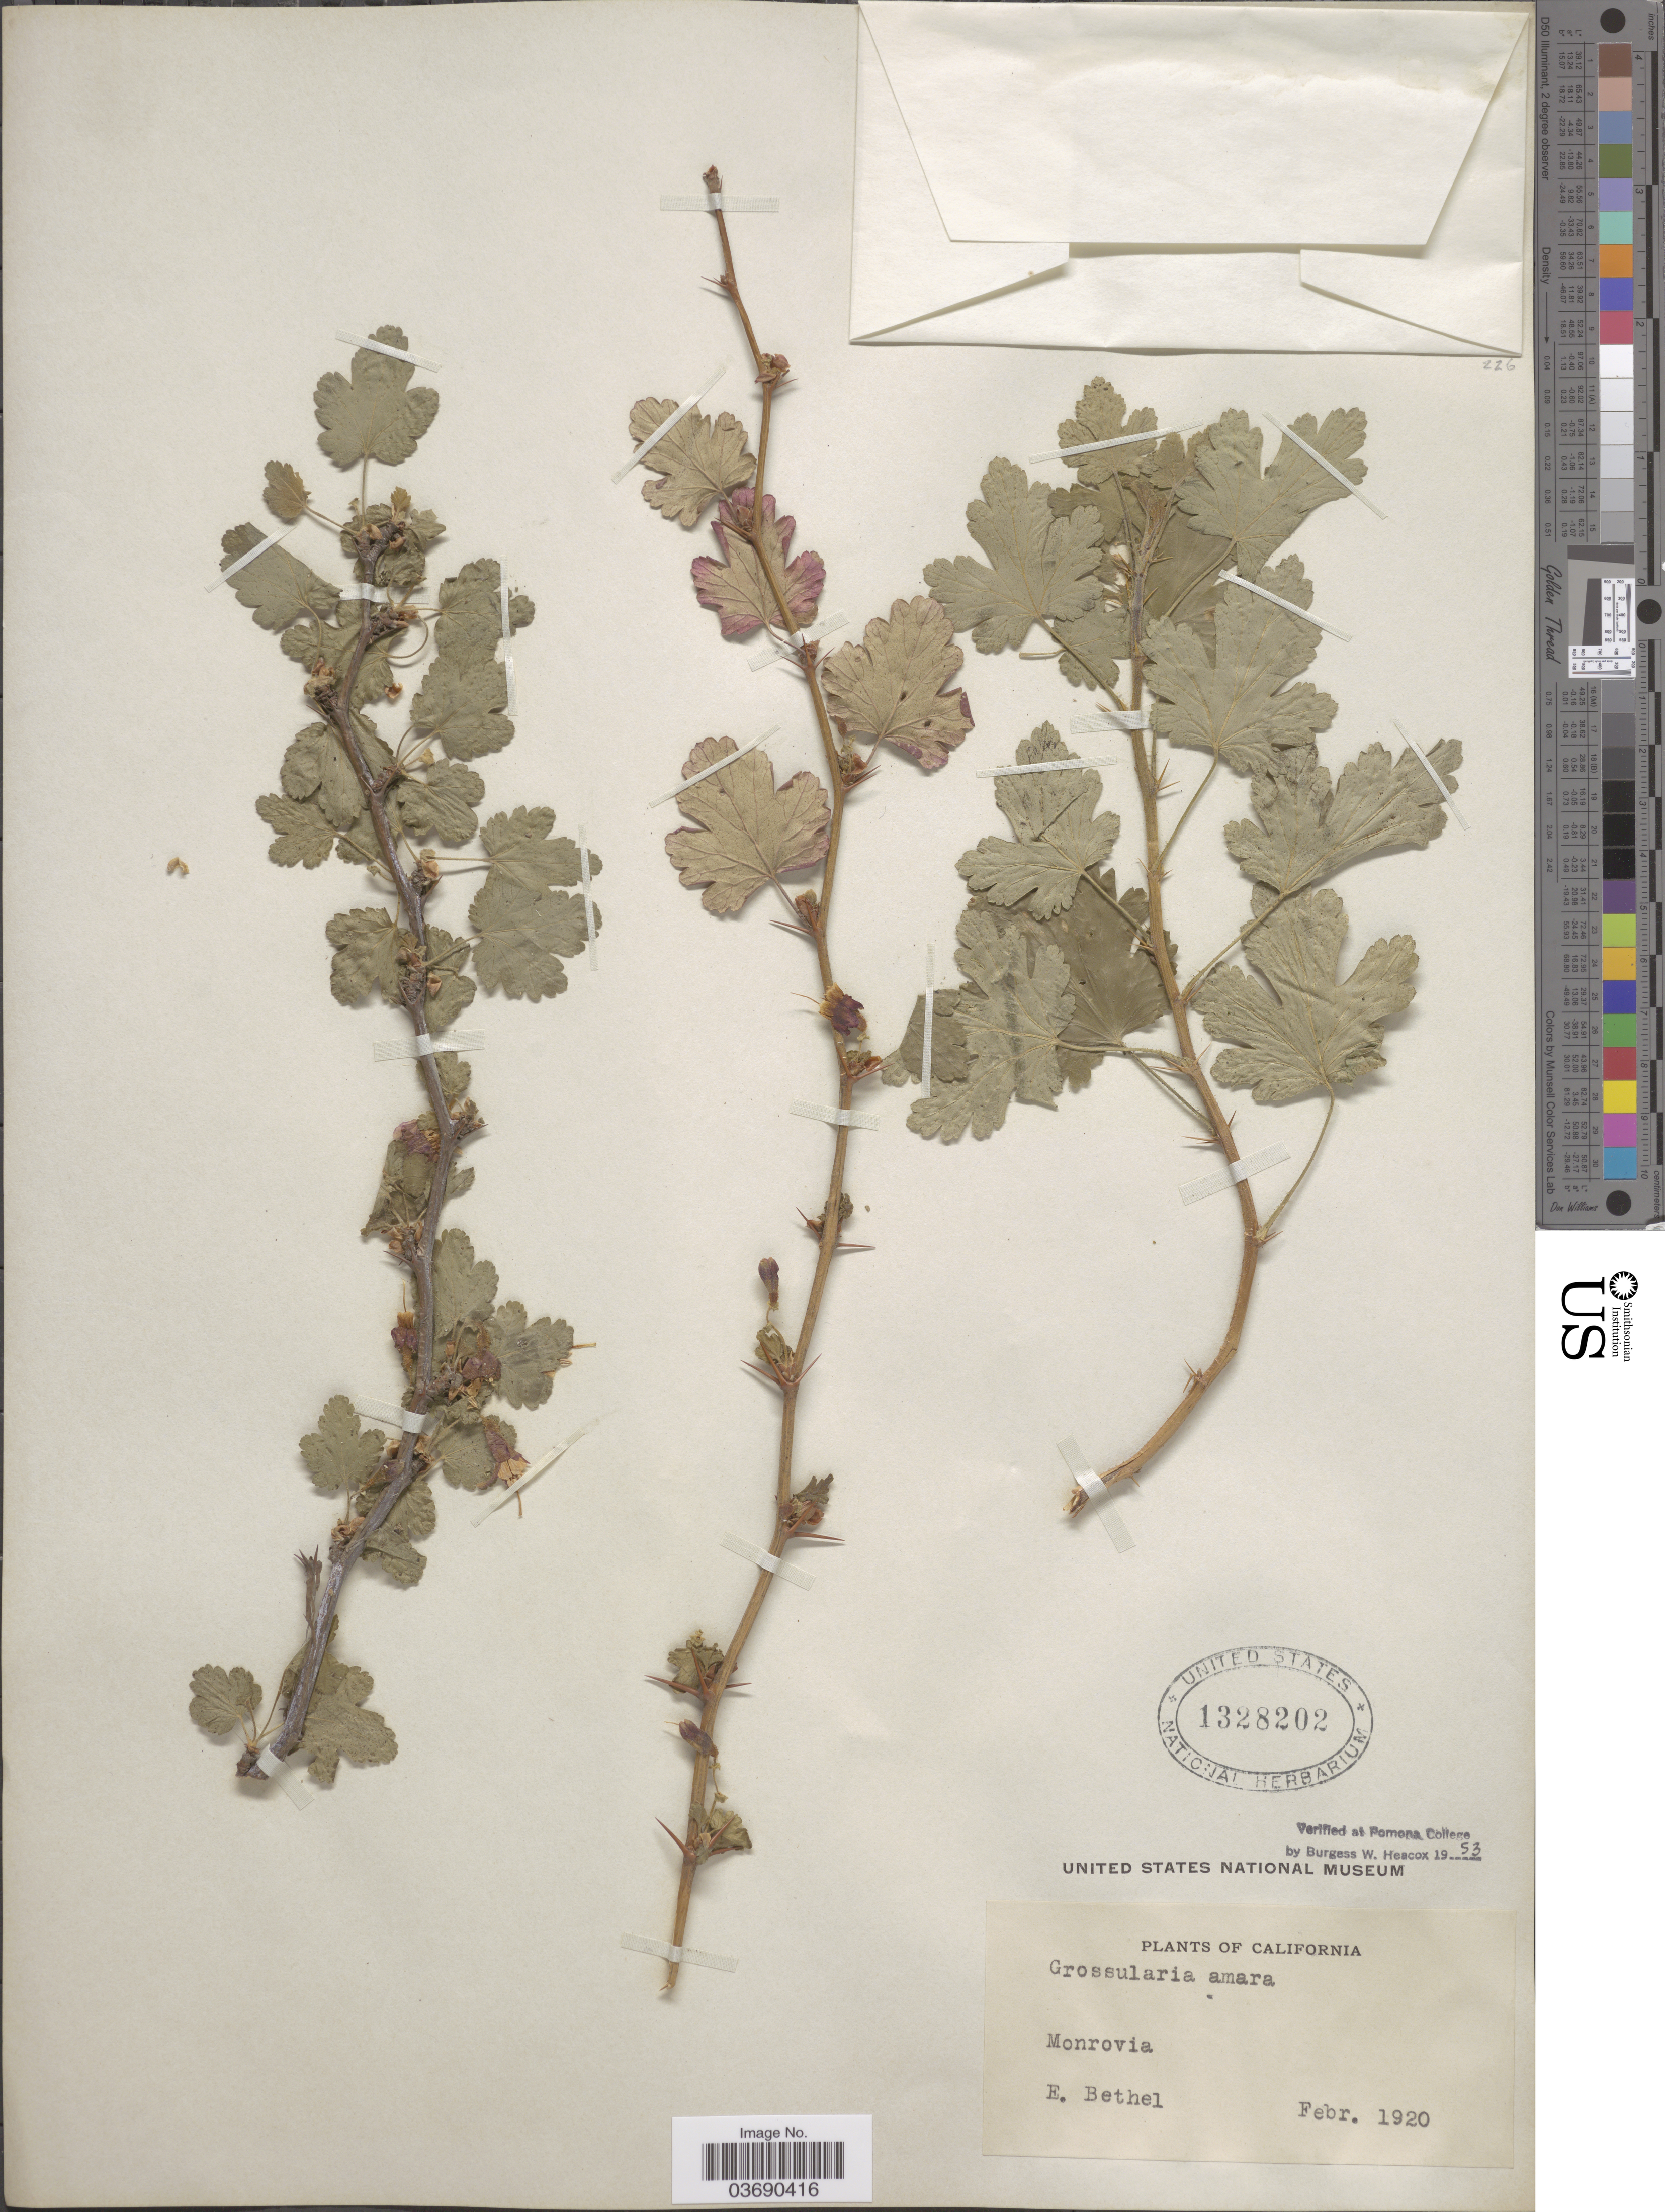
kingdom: Plantae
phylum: Tracheophyta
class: Magnoliopsida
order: Saxifragales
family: Grossulariaceae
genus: Ribes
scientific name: Ribes amarum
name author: McClatchie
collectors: E. Bethel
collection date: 1920-02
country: United States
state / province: California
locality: Monrovia.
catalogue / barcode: US 1328202